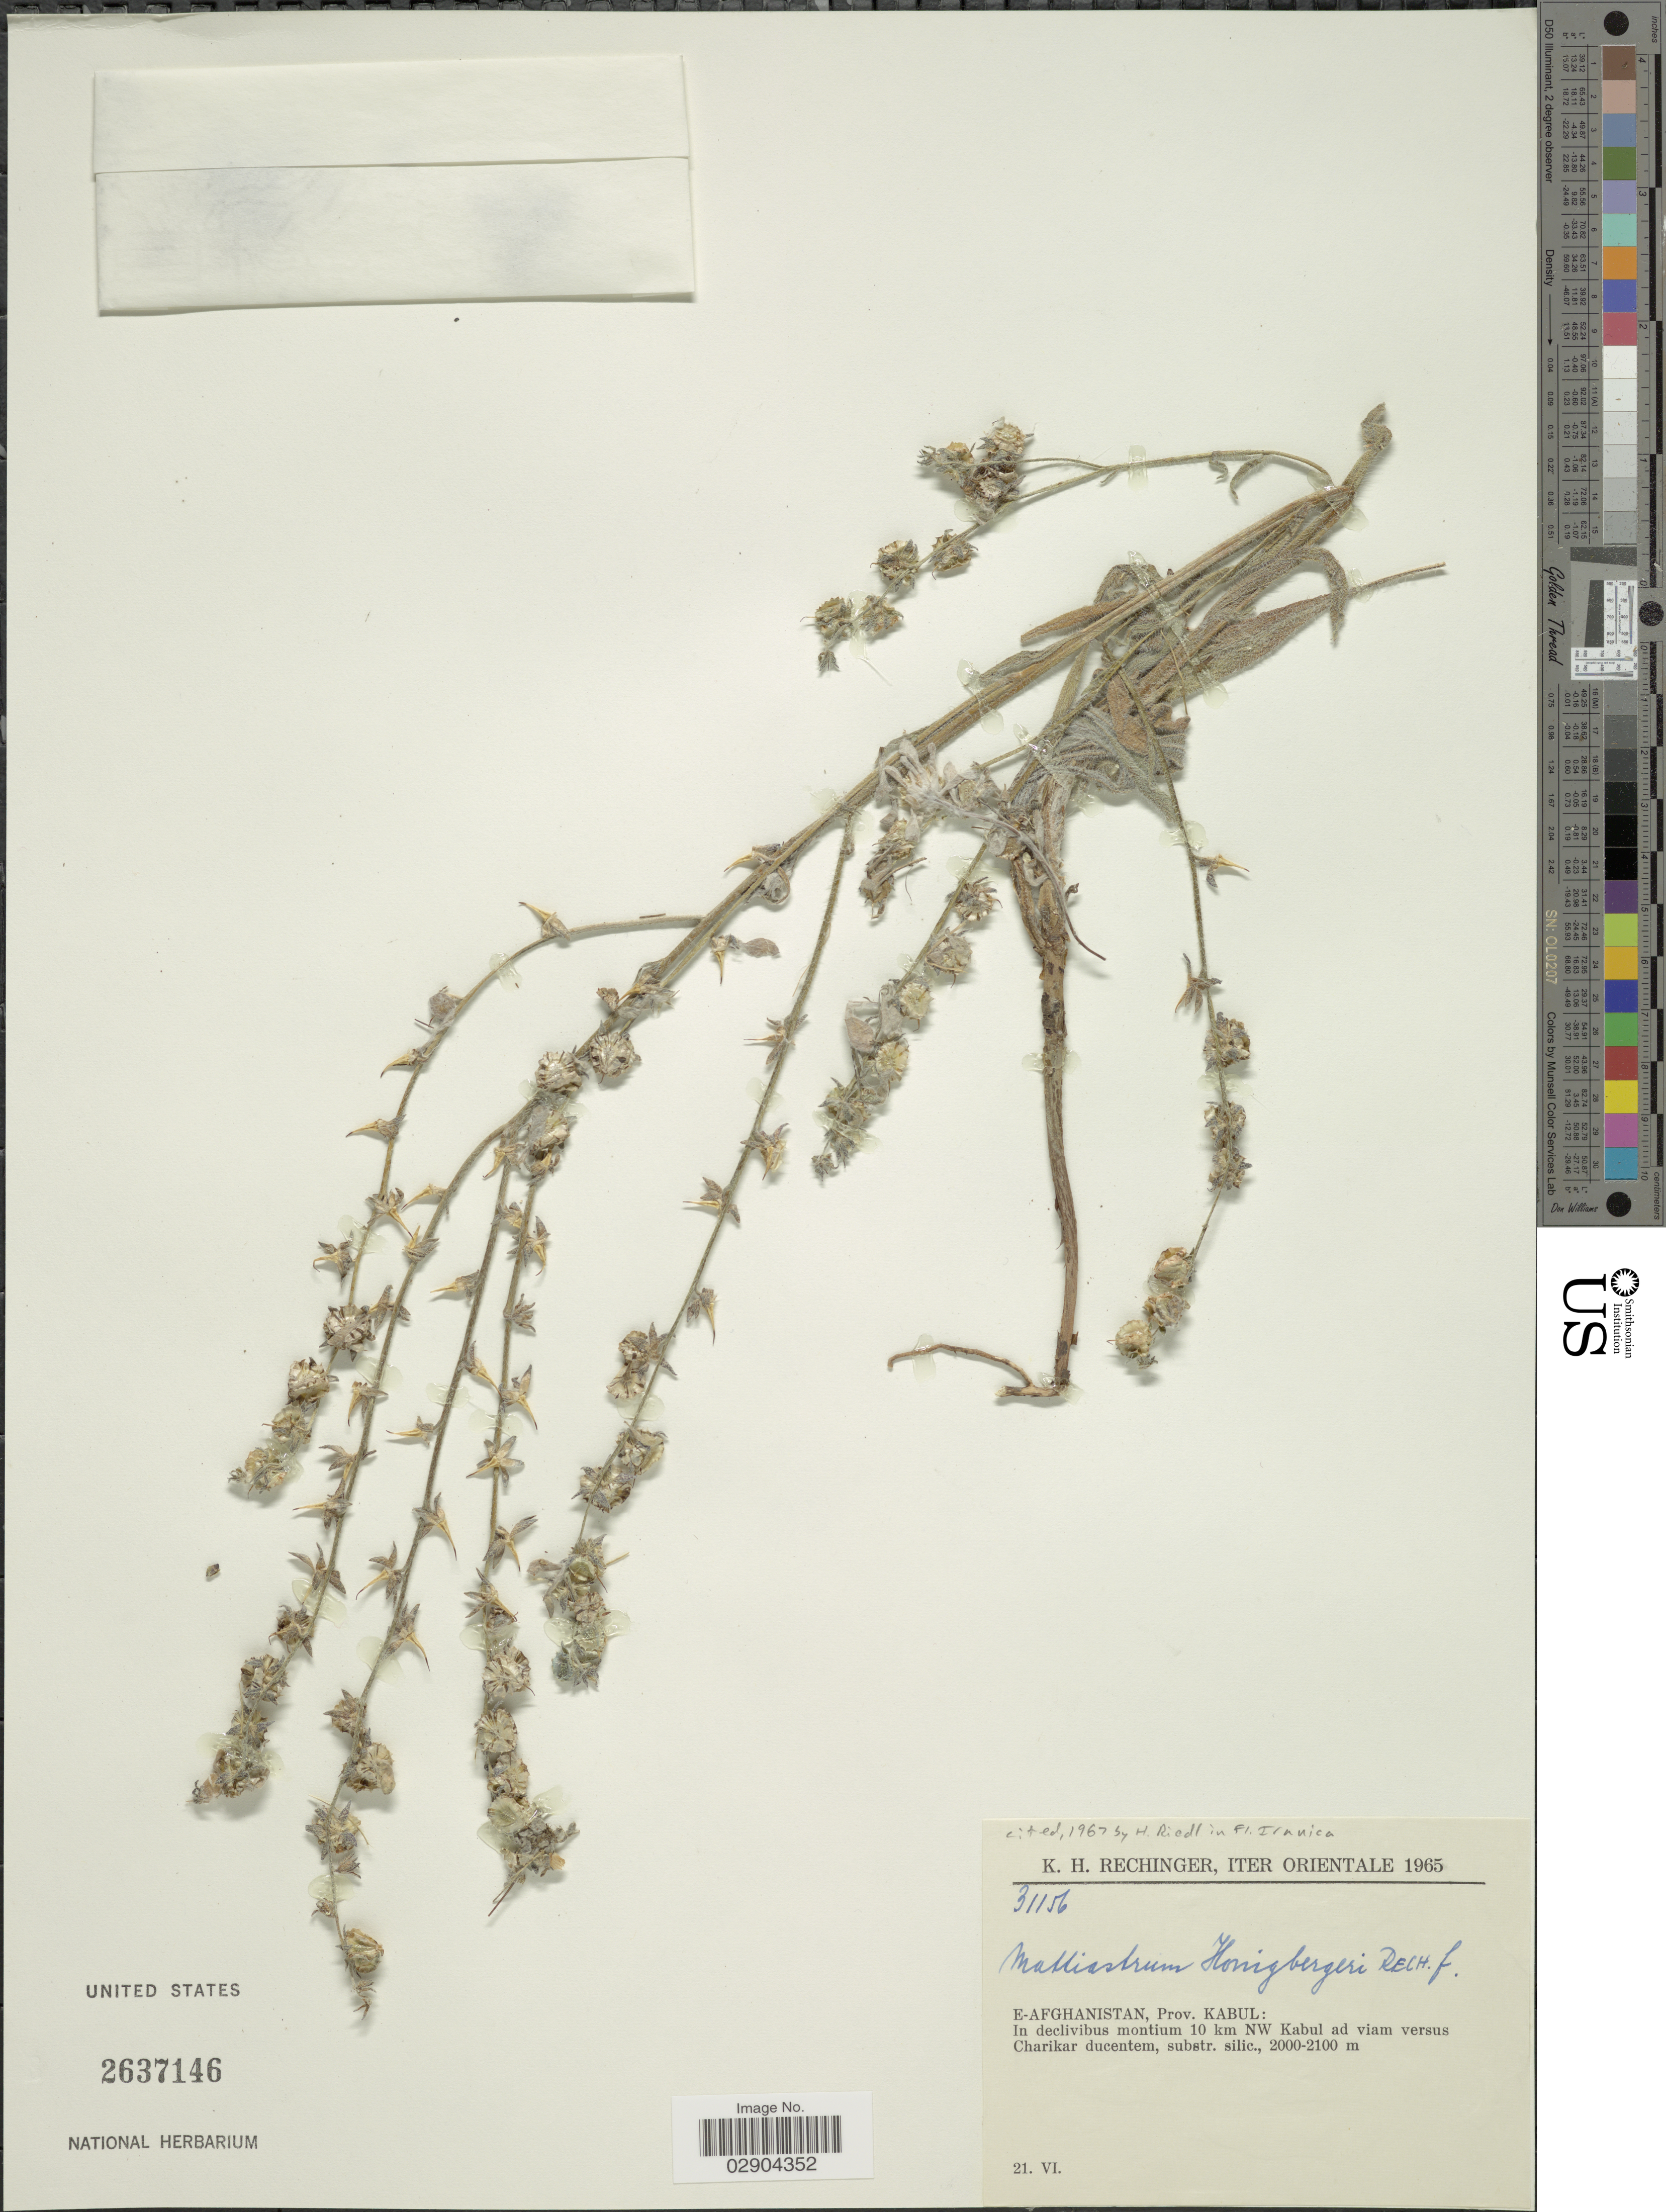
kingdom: Plantae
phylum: Tracheophyta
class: Magnoliopsida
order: Boraginales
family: Boraginaceae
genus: Mattiastrum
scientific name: Mattiastrum asperum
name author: (Stocks) Brand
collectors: K. H. Rechinger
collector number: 31156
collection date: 1965-06-21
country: Afghanistan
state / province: Kabul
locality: E-Afghanistan, Prov. Kabul: In declivibus montium 10 km NW Kabul ad viam versus Charikar ducentem.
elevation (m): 2000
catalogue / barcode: US 2637146